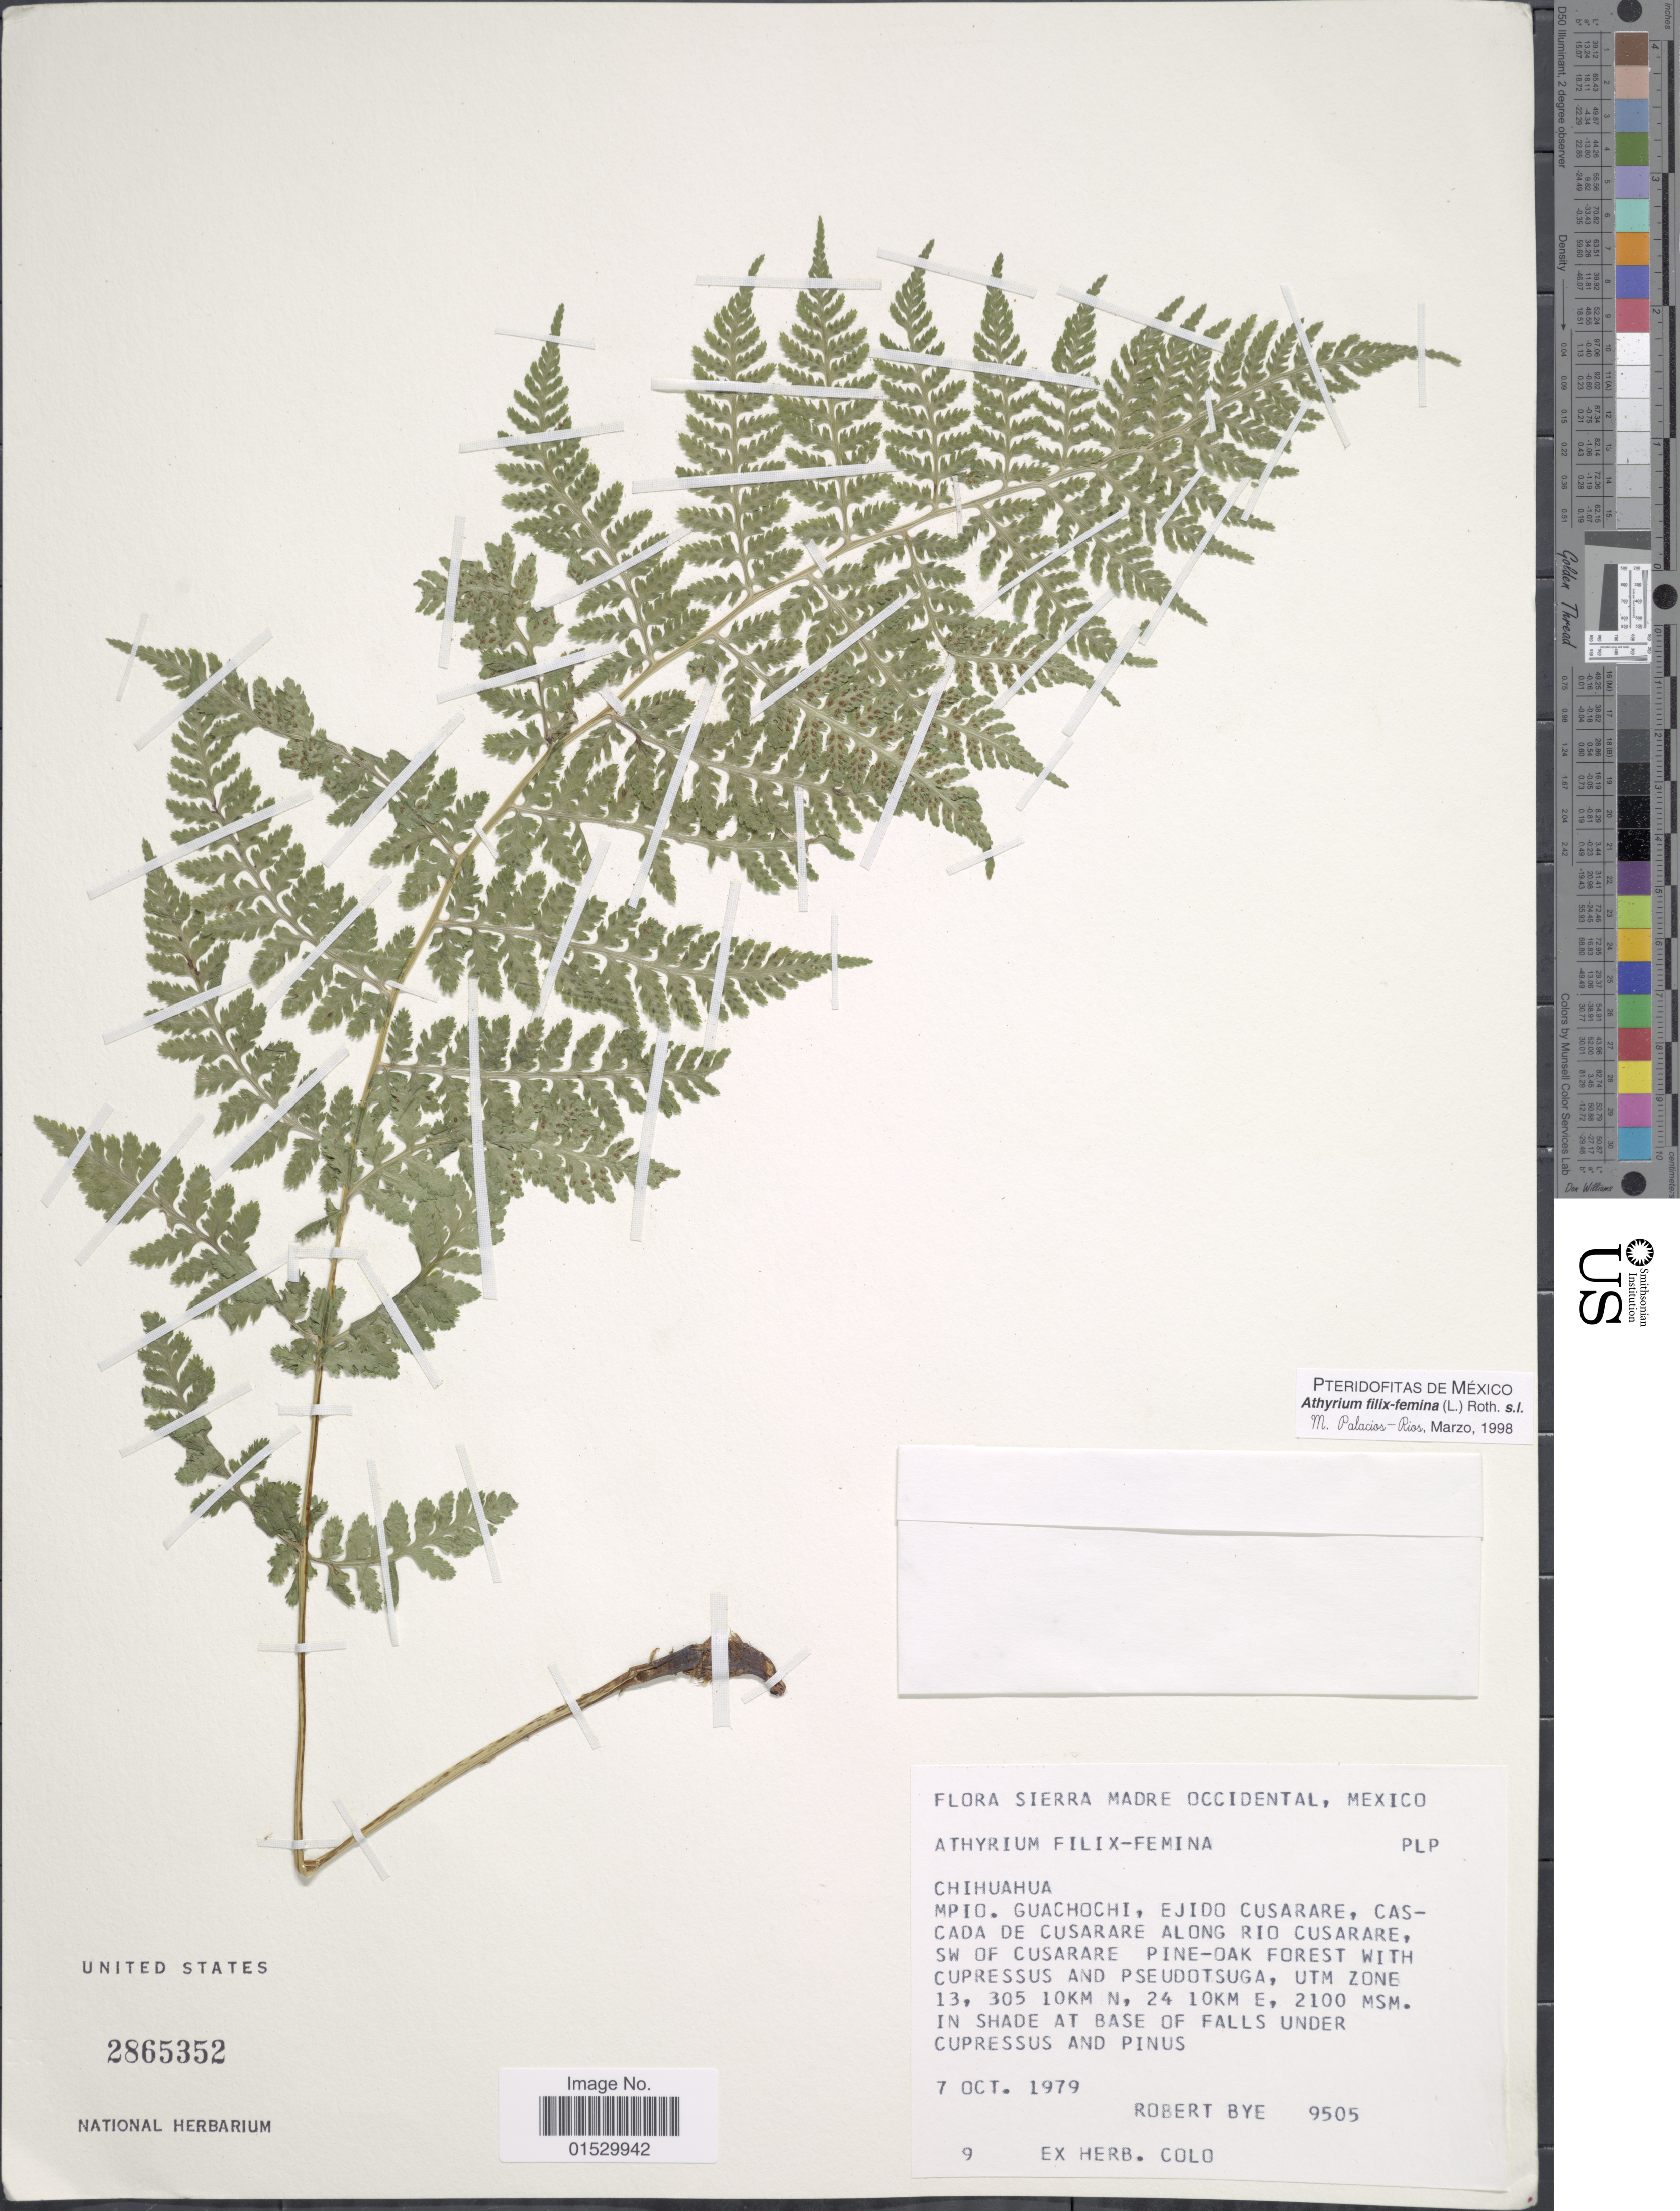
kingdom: Plantae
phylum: Tracheophyta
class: Polypodiopsida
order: Polypodiales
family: Athyriaceae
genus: Athyrium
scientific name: Athyrium bourgeaui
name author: E. Fourn.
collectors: R. A. Bye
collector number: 9505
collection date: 1979-10-07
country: Mexico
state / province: Chihuahua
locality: Sierra Mode Occidental, Mpio, Guachichi, Ejido Cusarare, Cascada de Cusarare along Rio Cusarare, SW of Cusararae Pine oak forest with Cupressus and Pseudotsuga, UTM Zone 13. 305 10 km N, 24 10 km E, 2100 MSM. in shade at base of falls under Cupressus and Pinus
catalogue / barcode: US 2865352